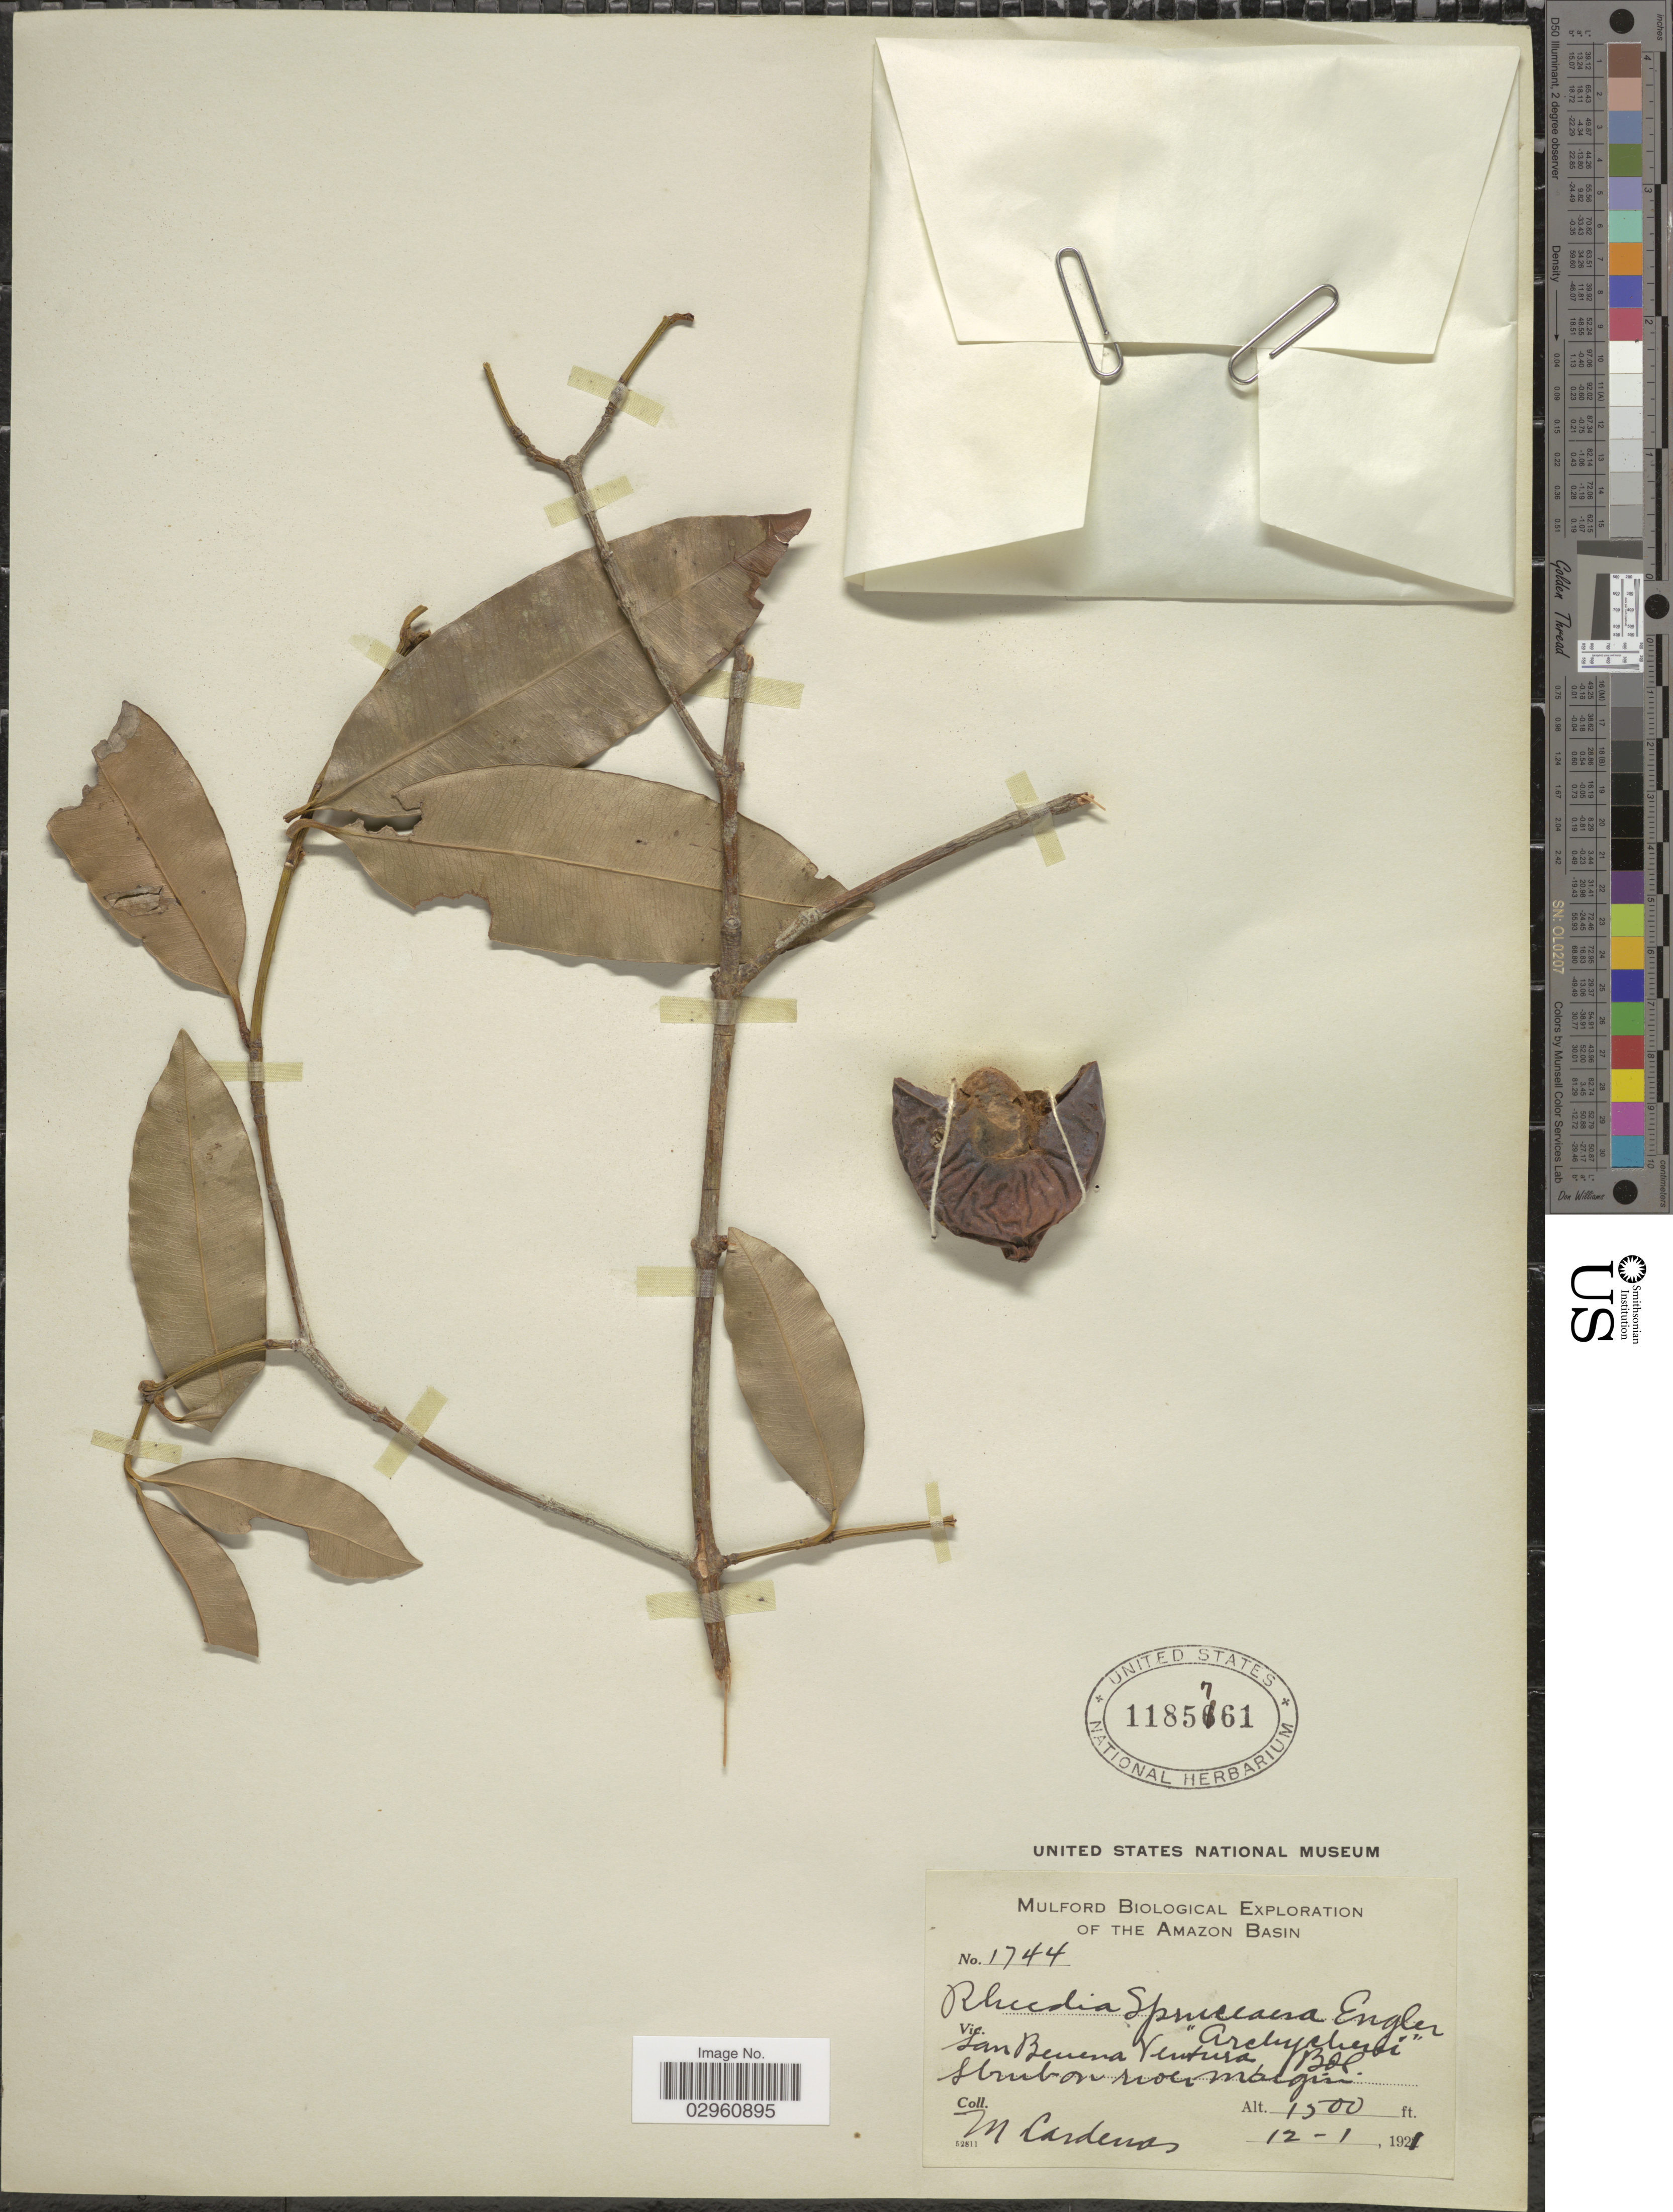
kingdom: Plantae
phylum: Tracheophyta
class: Magnoliopsida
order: Malpighiales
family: Clusiaceae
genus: Garcinia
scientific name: Garcinia gardneriana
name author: (Planch. & Triana) Zappi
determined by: Strong, Mark T., (BOT), Smithsonian Institution - National Museum of Natural History (UNITED STATES)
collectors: M. Cárdenas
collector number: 1744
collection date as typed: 12-1-1921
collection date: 1921-12-01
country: Bolivia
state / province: La Paz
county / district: Iturralde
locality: San Buena Ventura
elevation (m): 457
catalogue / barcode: US 1185761